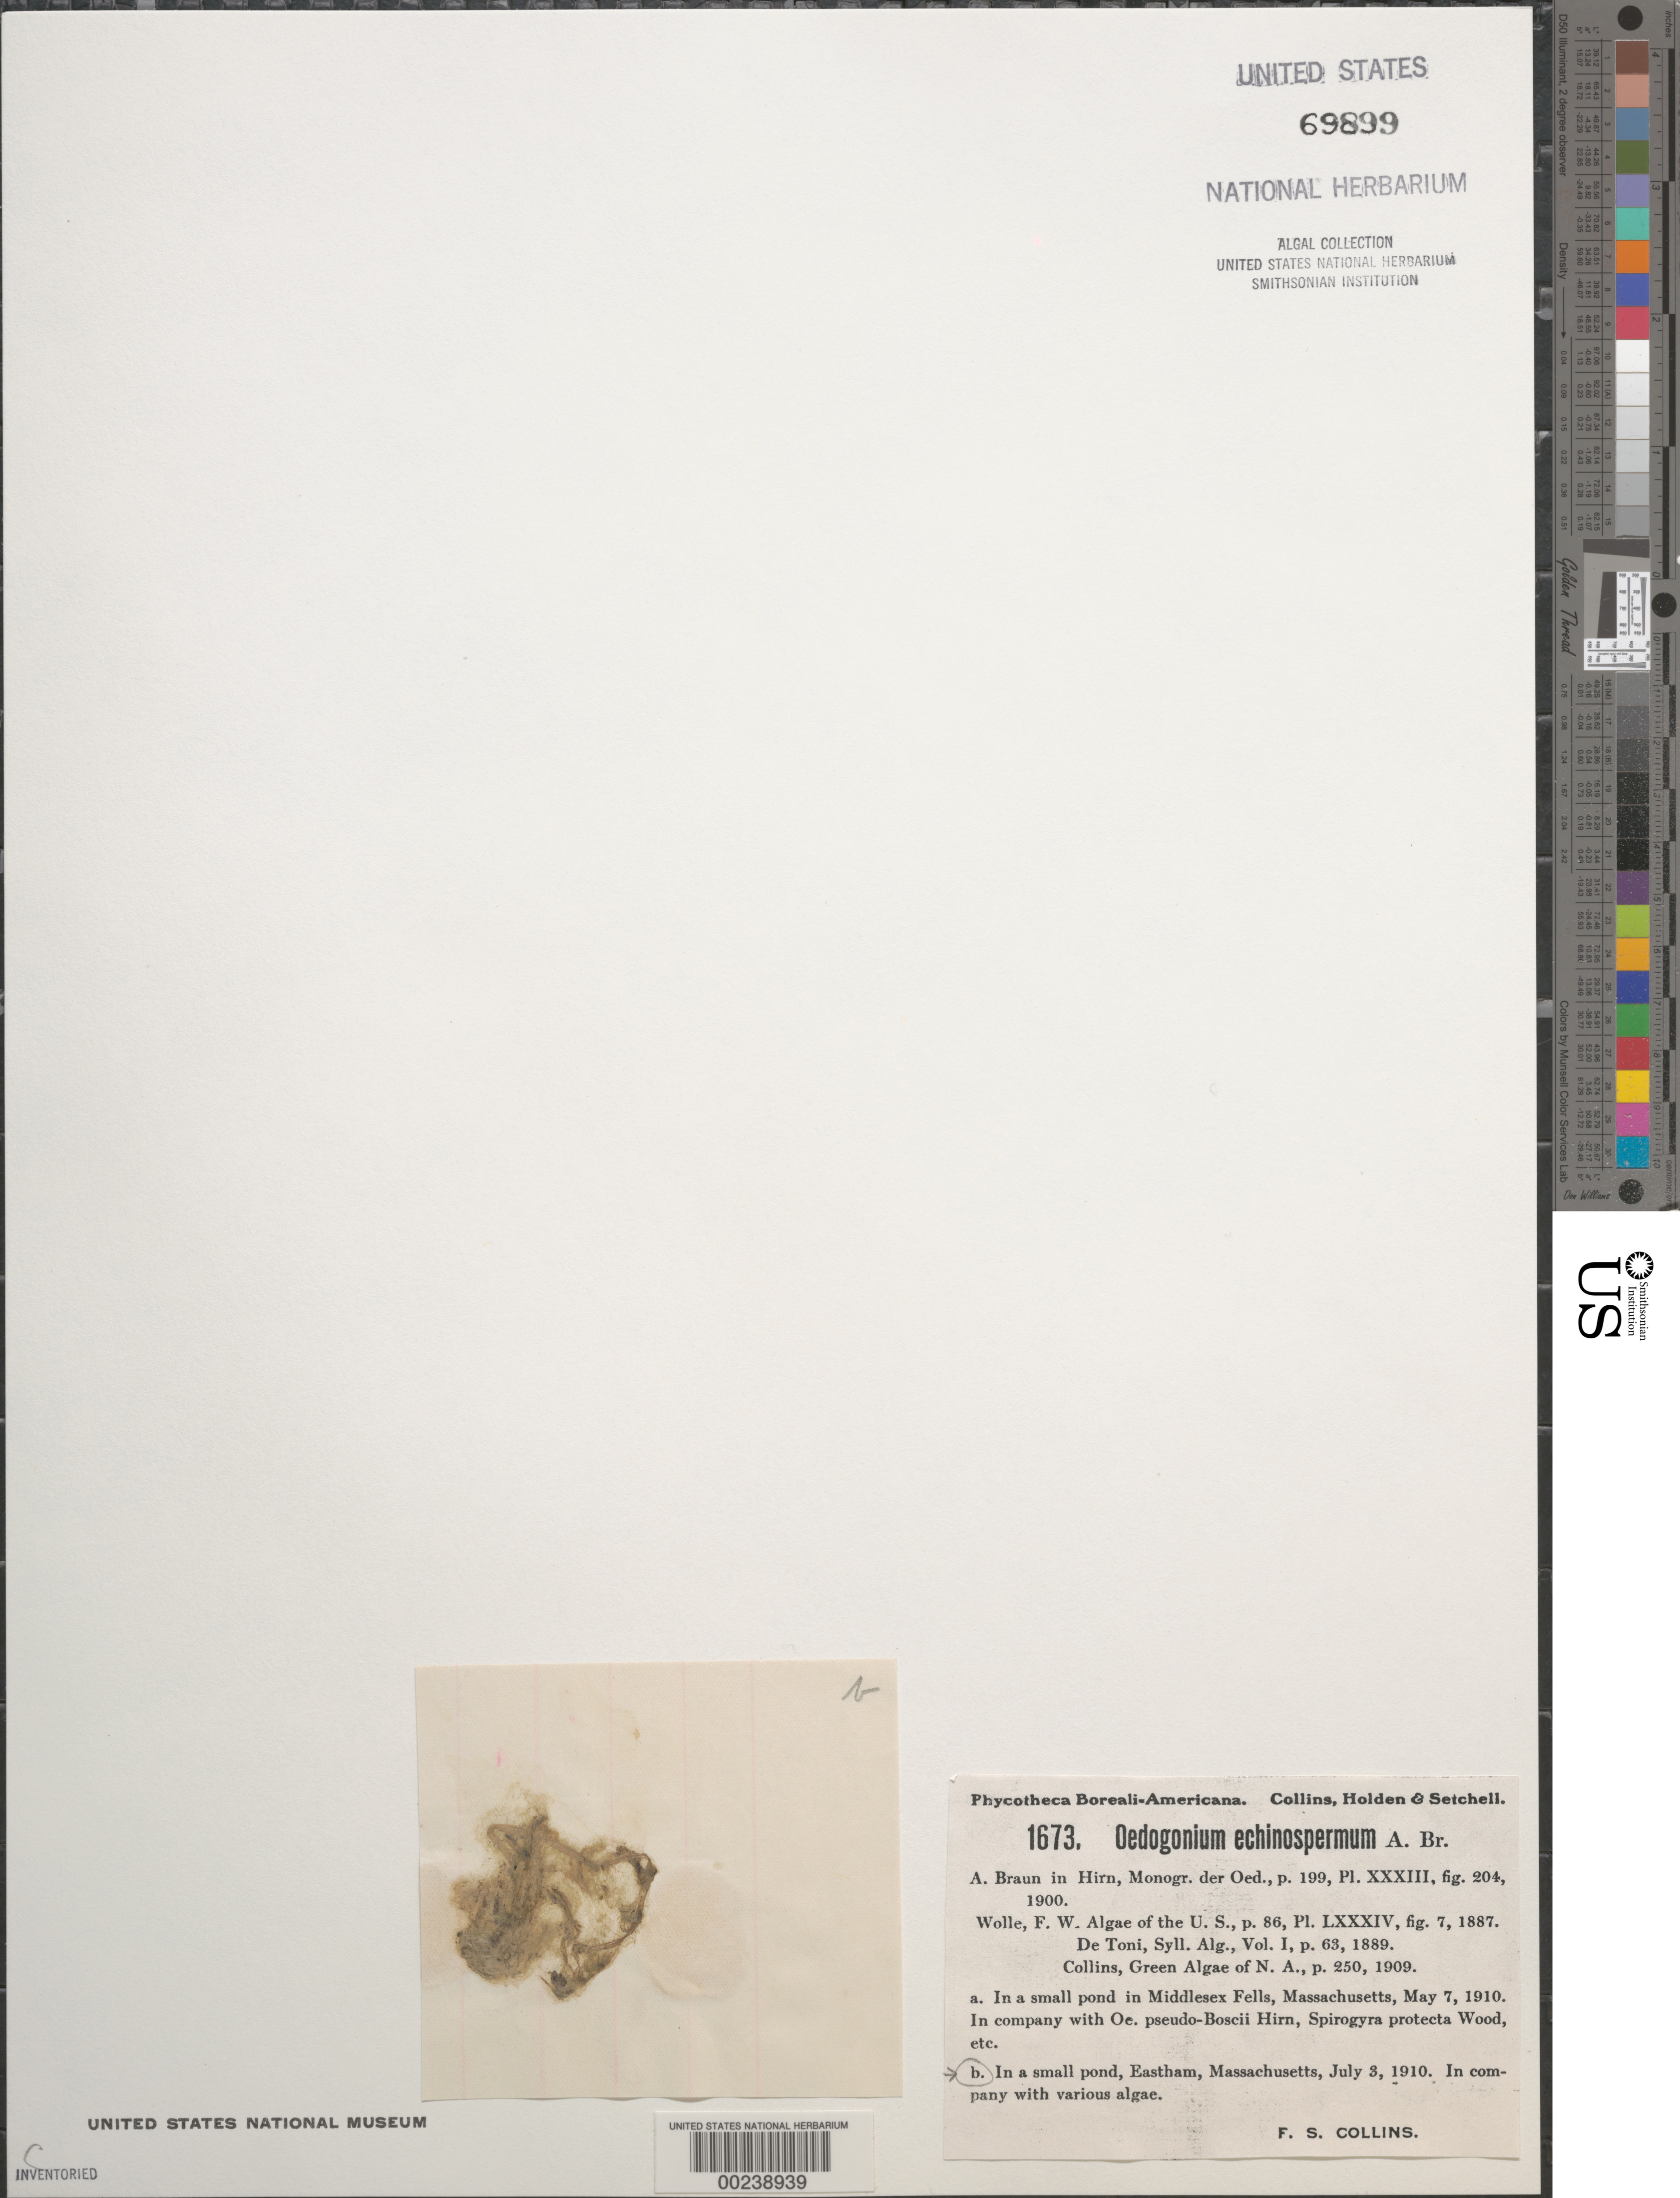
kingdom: Plantae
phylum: Chlorophyta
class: Chlorophyceae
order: Oedogoniales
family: Oedogoniaceae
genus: Oedogonium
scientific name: Oedogonium echinospermum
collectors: F. Collins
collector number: PB-A 1673b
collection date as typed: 03 Jul 1910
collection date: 1910-07-03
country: United States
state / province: Massachusetts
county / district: Barnstable County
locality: Eastham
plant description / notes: Collins, Holden & Setchell, Phycotheca Boreali-Americana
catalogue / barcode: US 69899